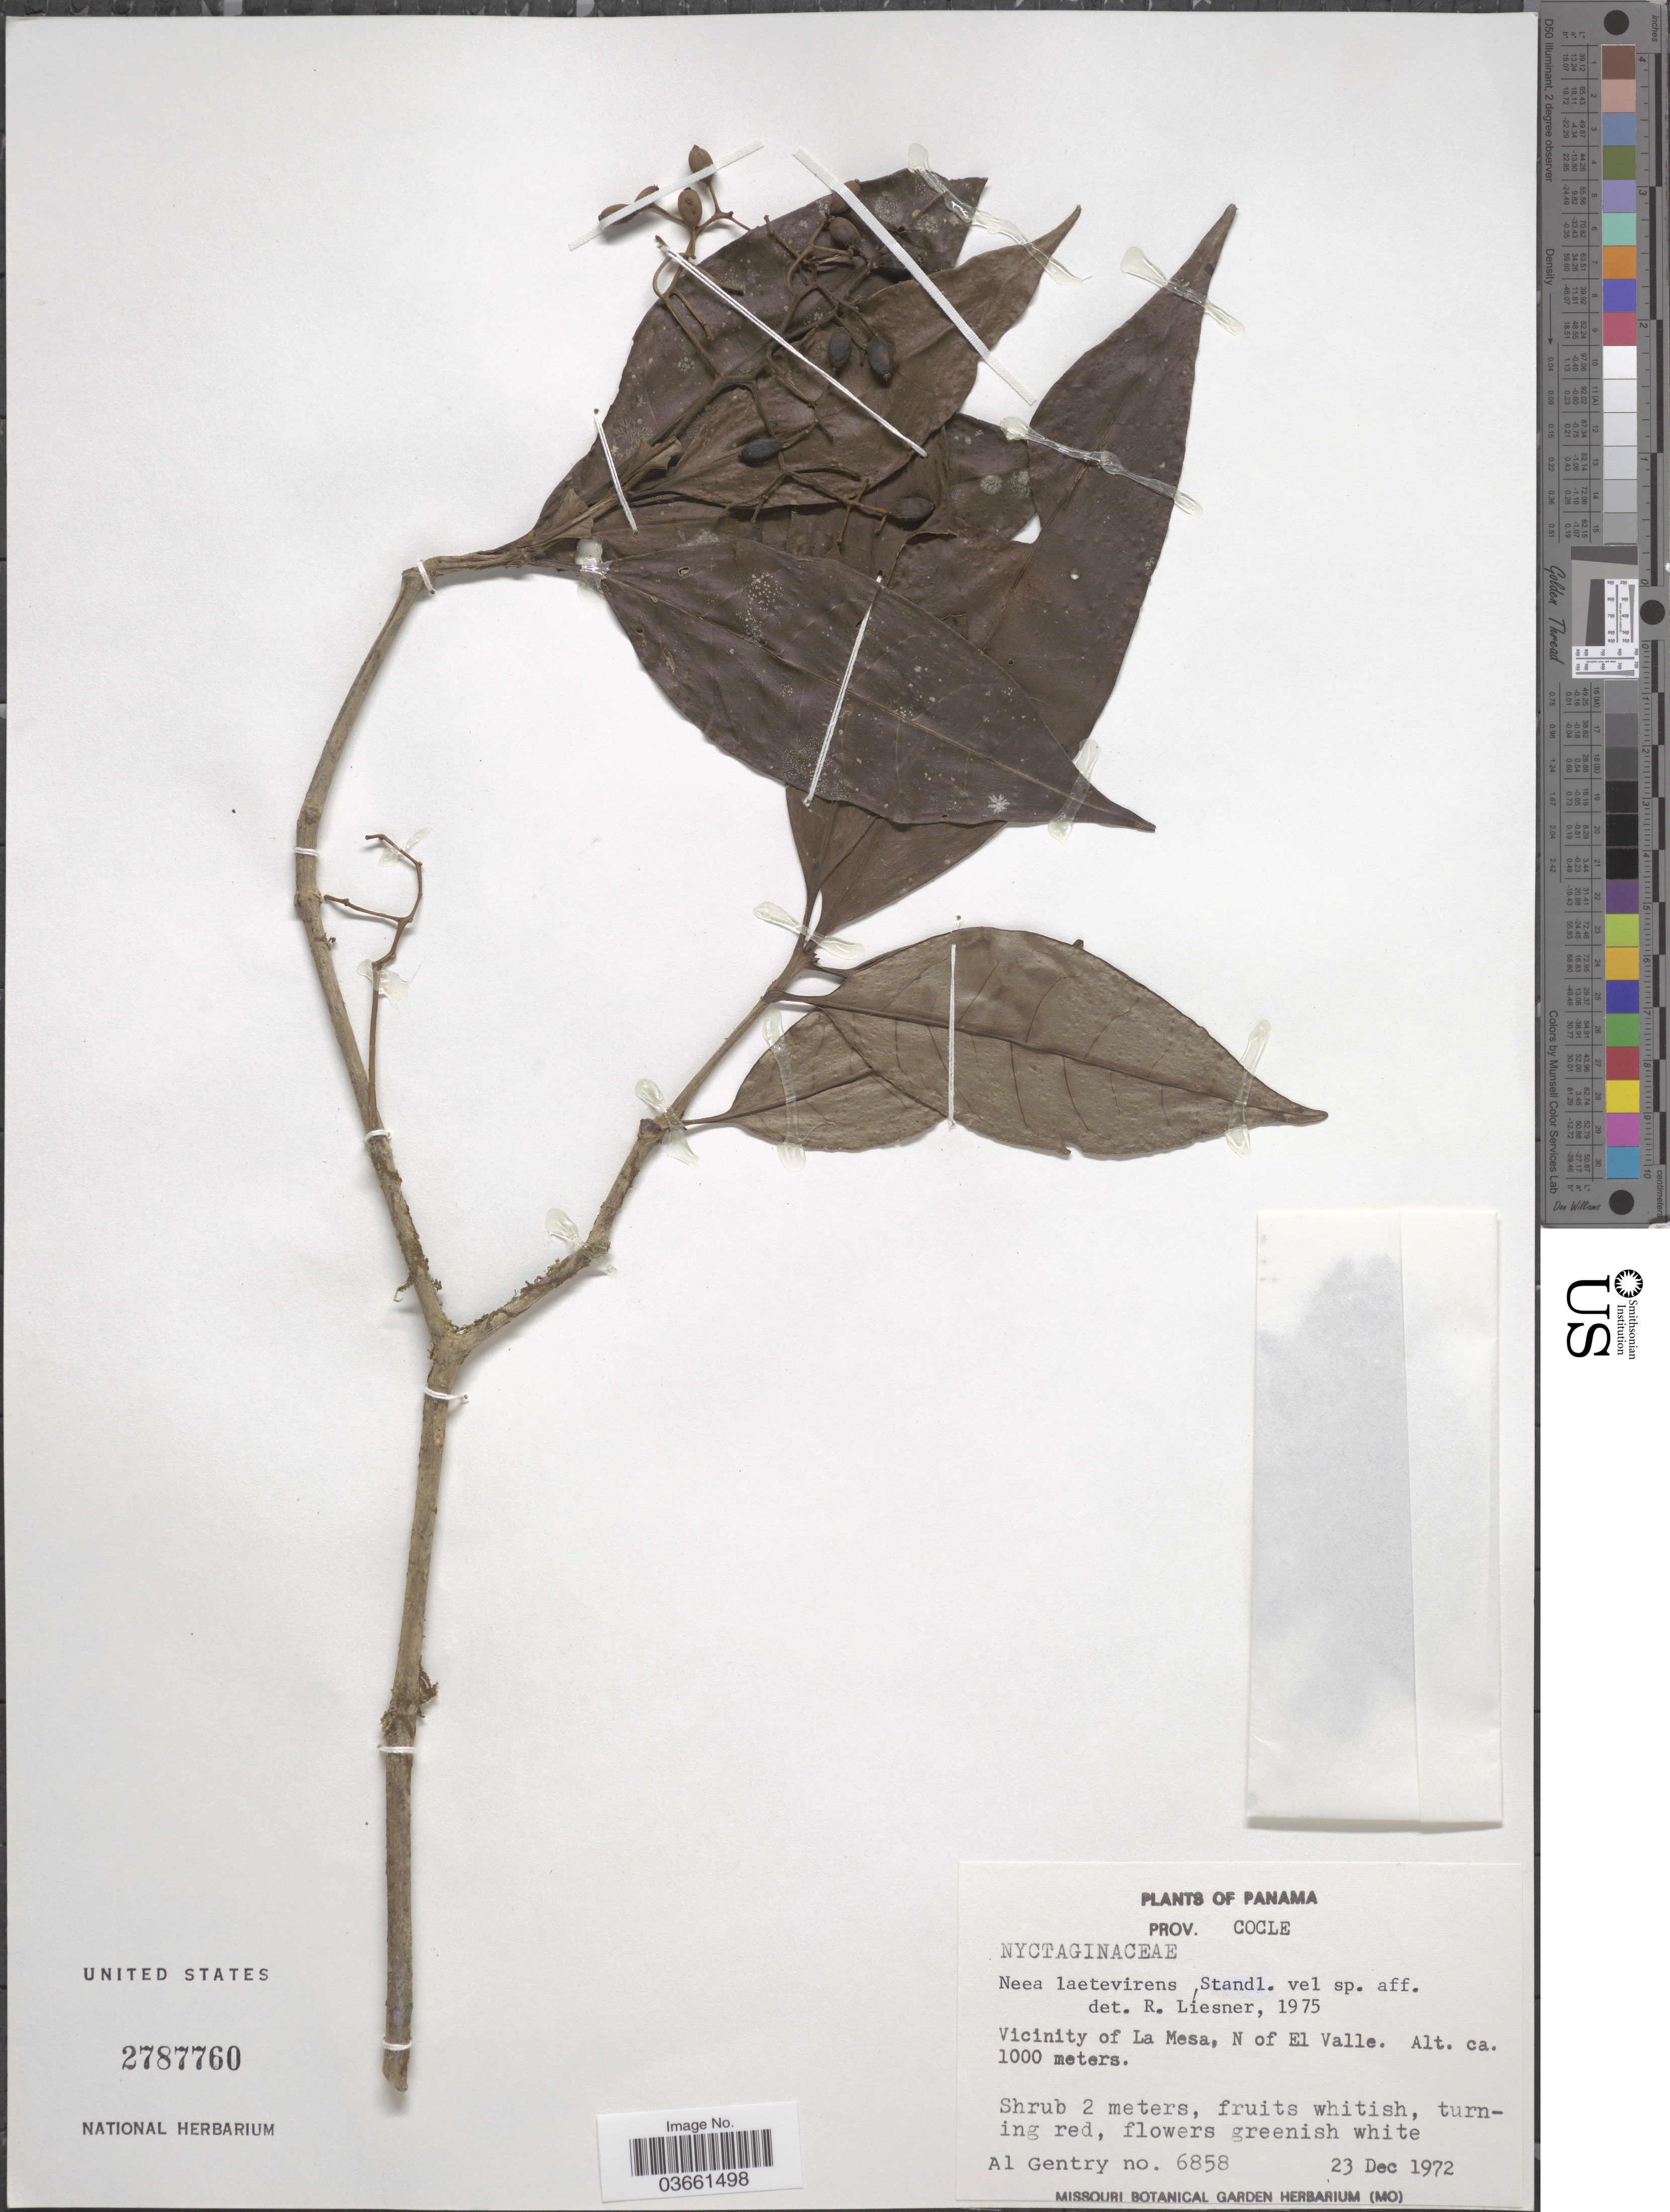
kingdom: Plantae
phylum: Tracheophyta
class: Magnoliopsida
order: Caryophyllales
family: Nyctaginaceae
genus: Neea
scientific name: Neea laetevirens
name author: Standl.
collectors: A. H. Gentry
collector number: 6858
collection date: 1972-12-23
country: Panama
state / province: Coclé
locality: Vicinity of La Mesa, N of El Valle.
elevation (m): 1000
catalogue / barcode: US 2787760